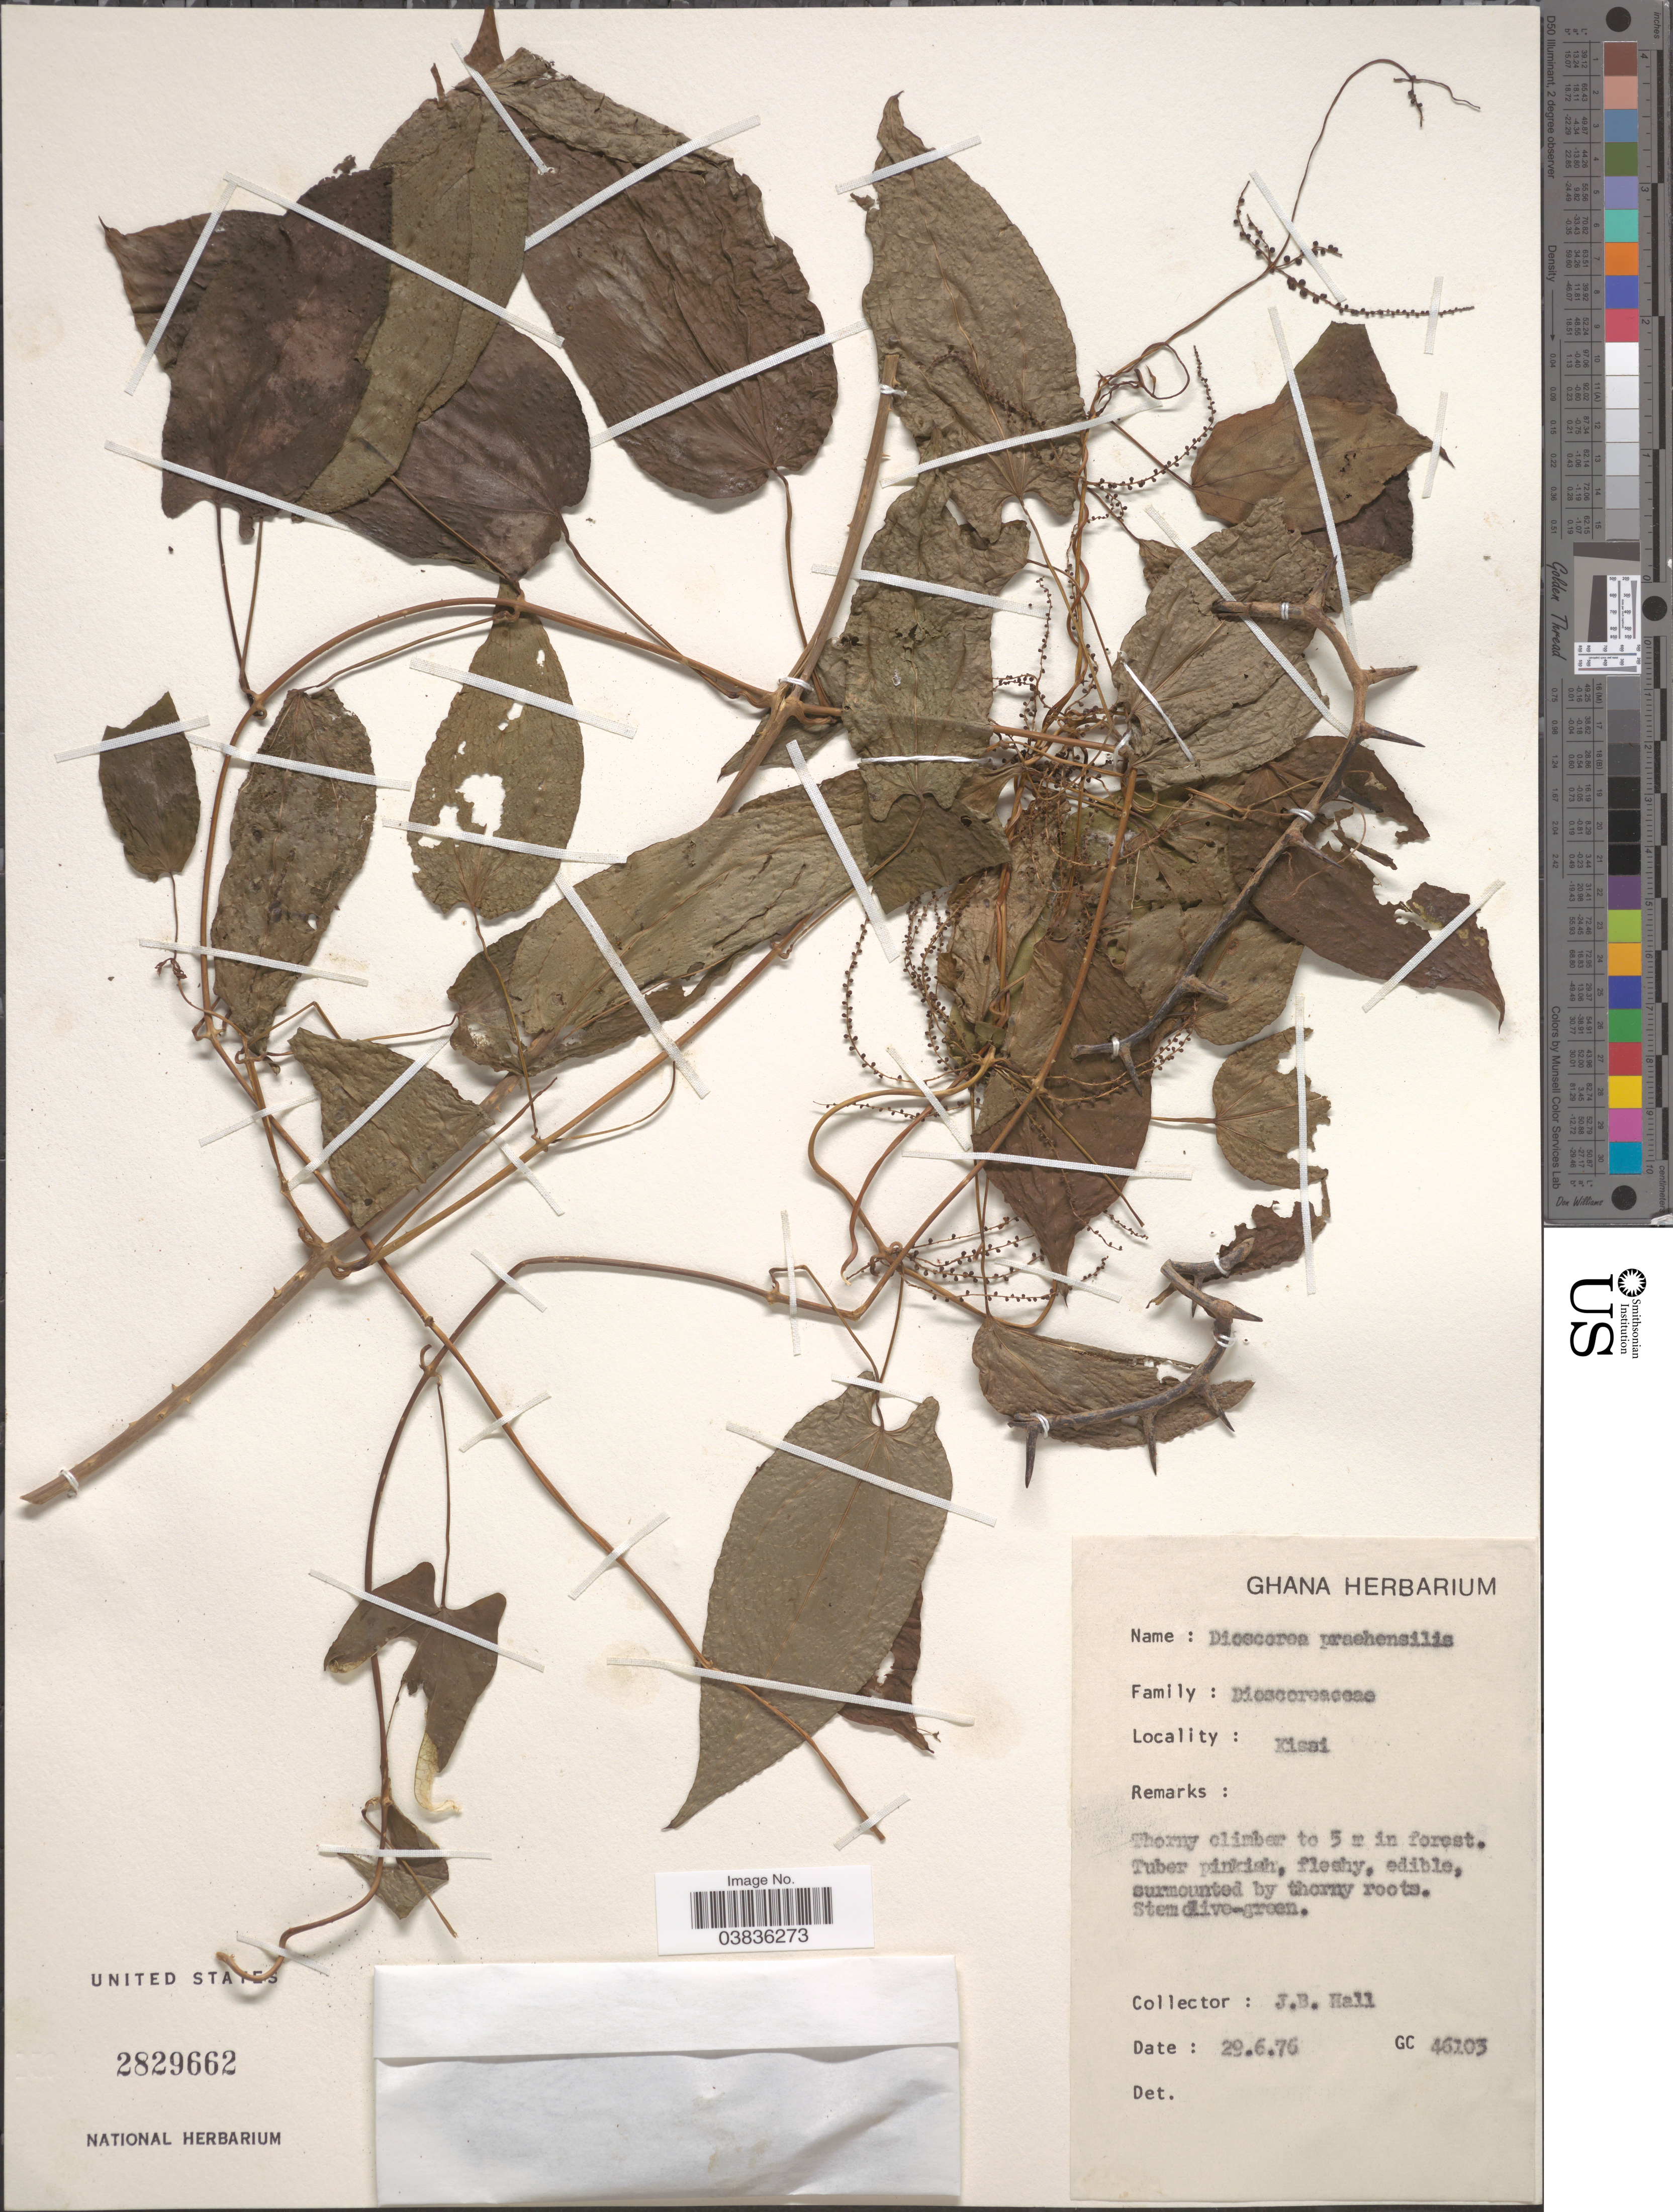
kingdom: Plantae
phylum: Tracheophyta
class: Liliopsida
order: Dioscoreales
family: Dioscoreaceae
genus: Dioscorea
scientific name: Dioscorea praehensilis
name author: Benth.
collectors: J. Hall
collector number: GC46203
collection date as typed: Transcribed d/m/y: 29/6/76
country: Ghana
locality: Kisai.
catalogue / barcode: US 2829662